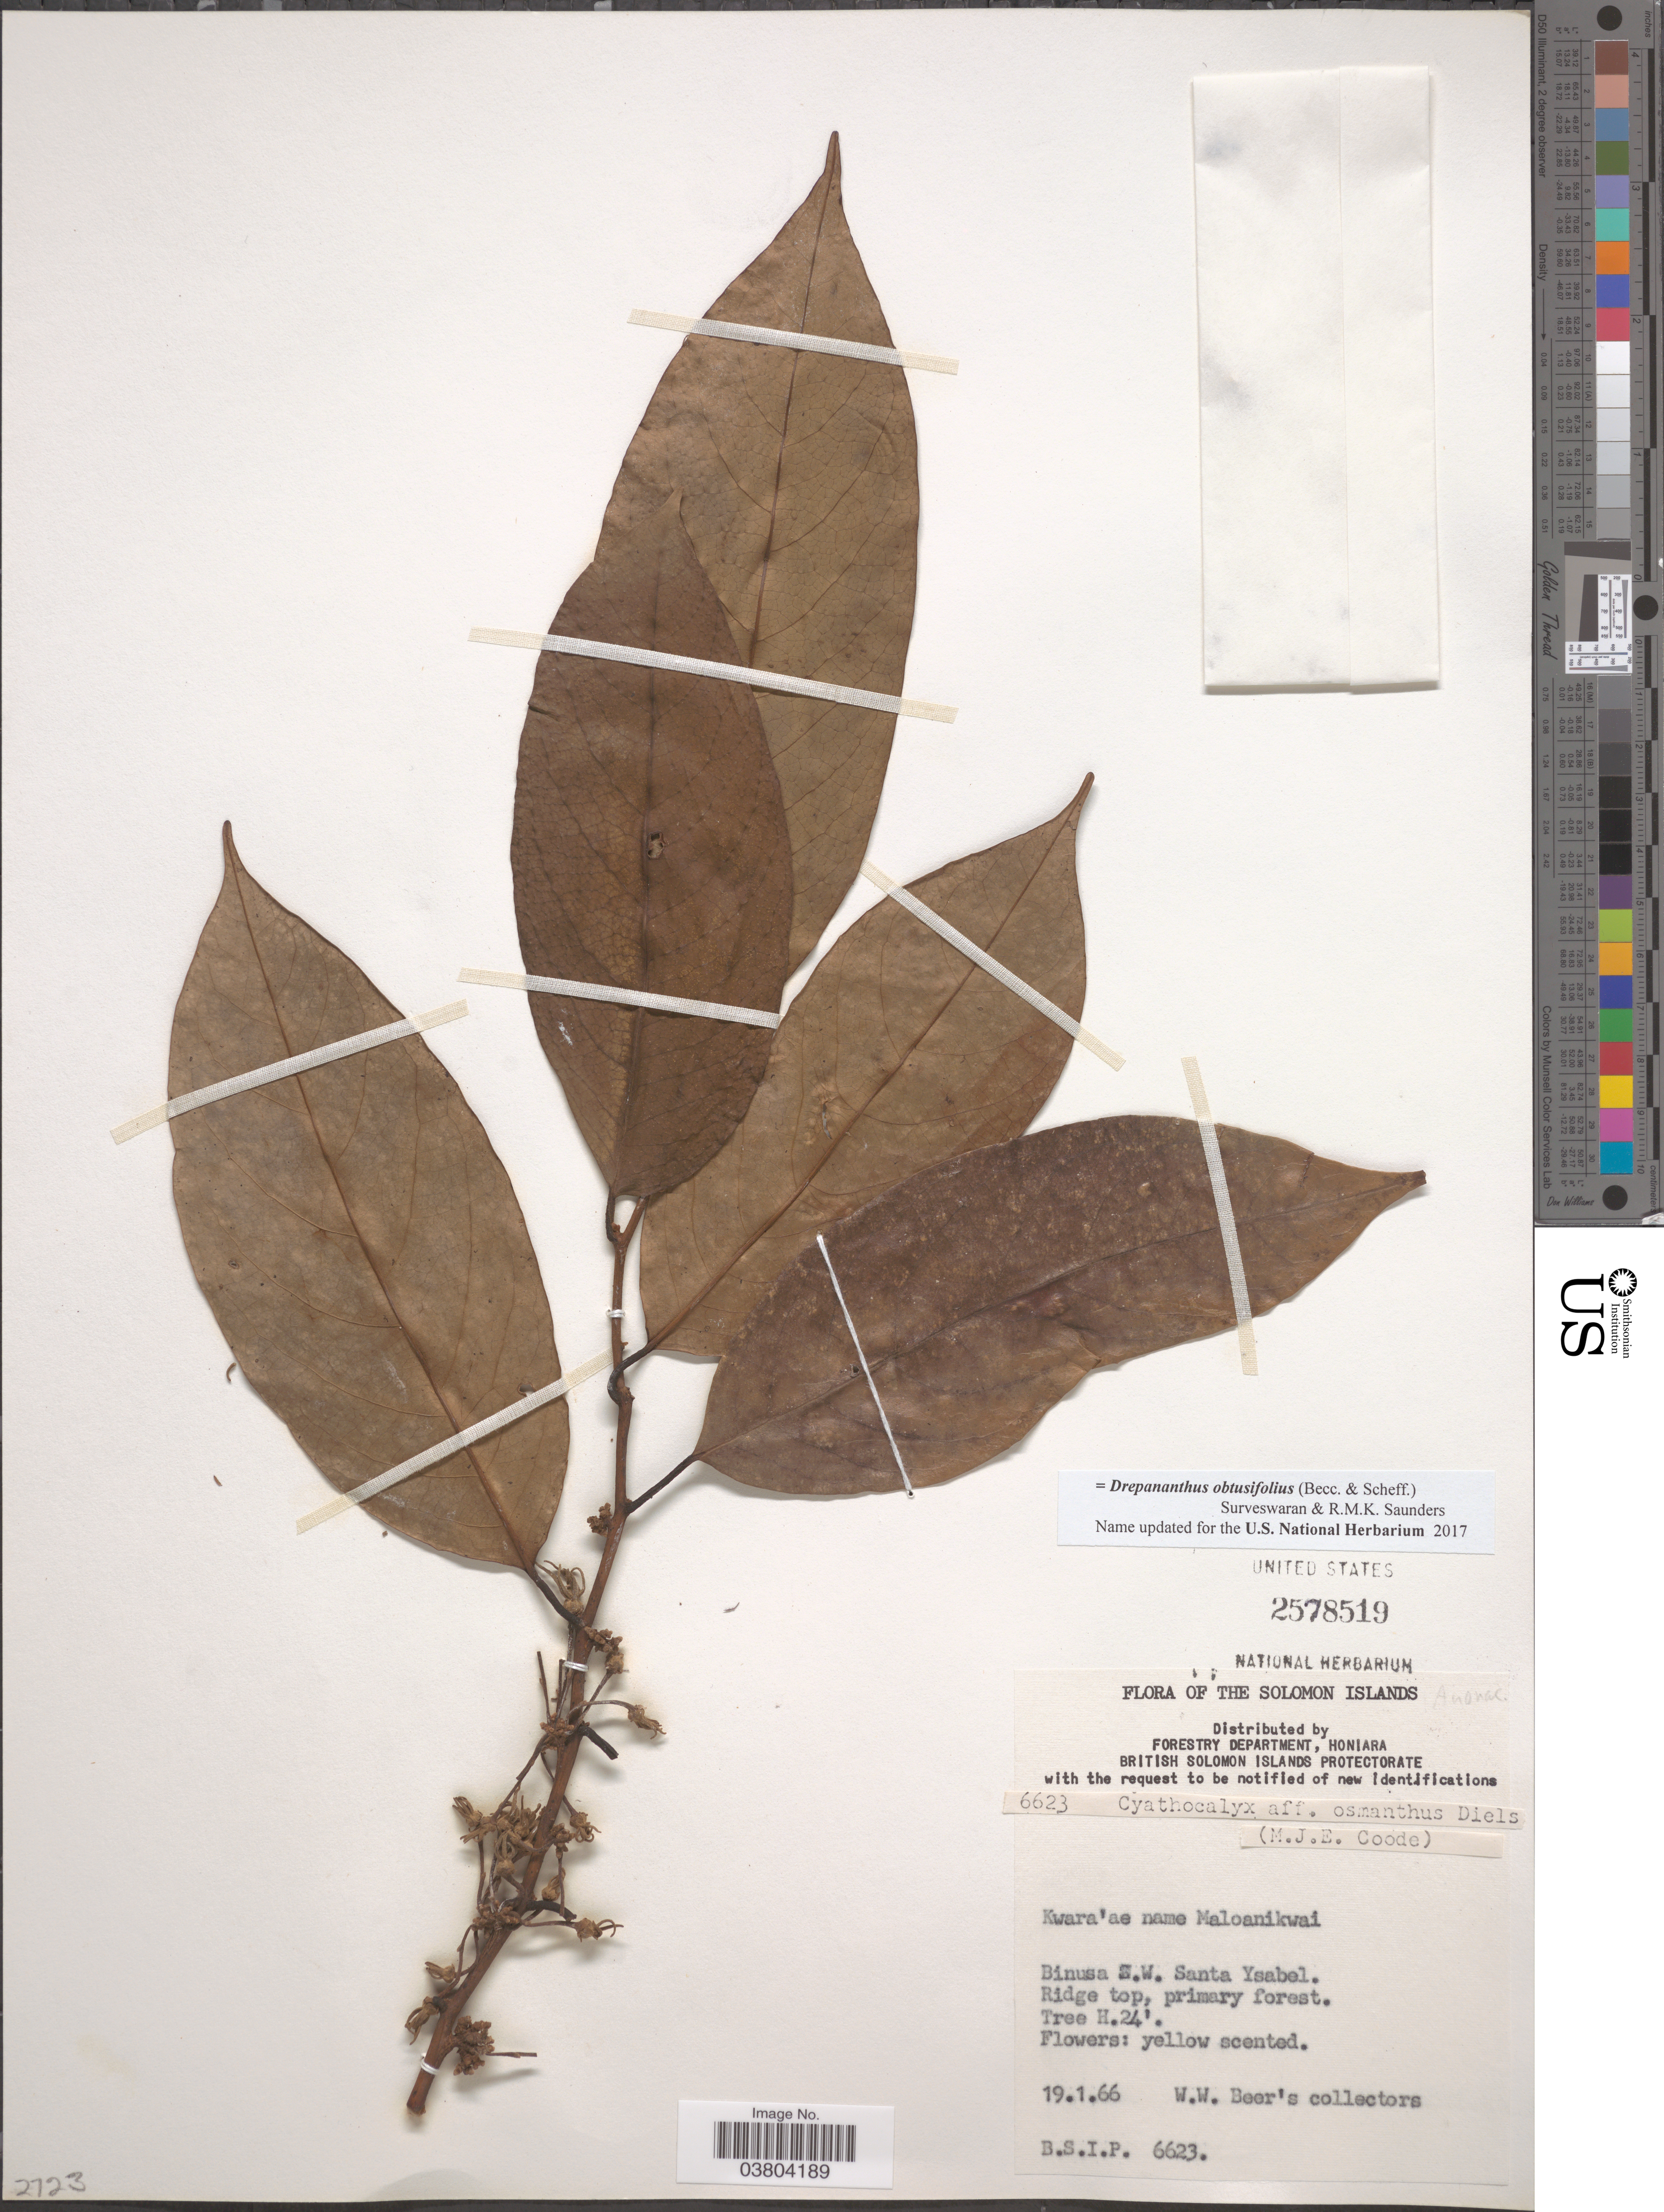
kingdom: Plantae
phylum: Tracheophyta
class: Magnoliopsida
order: Magnoliales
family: Annonaceae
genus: Drepananthus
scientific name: Drepananthus obtusifolius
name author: (Becc. & Scheff.) Surveswaran & R.M.K. Saunders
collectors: W. W. Beers Collectors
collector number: BSIP 6623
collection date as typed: Transcribed d/m/y: 19/1/66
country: Solomon Islands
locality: Binusa S.W. Santa Ysabel.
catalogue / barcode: US 2578519